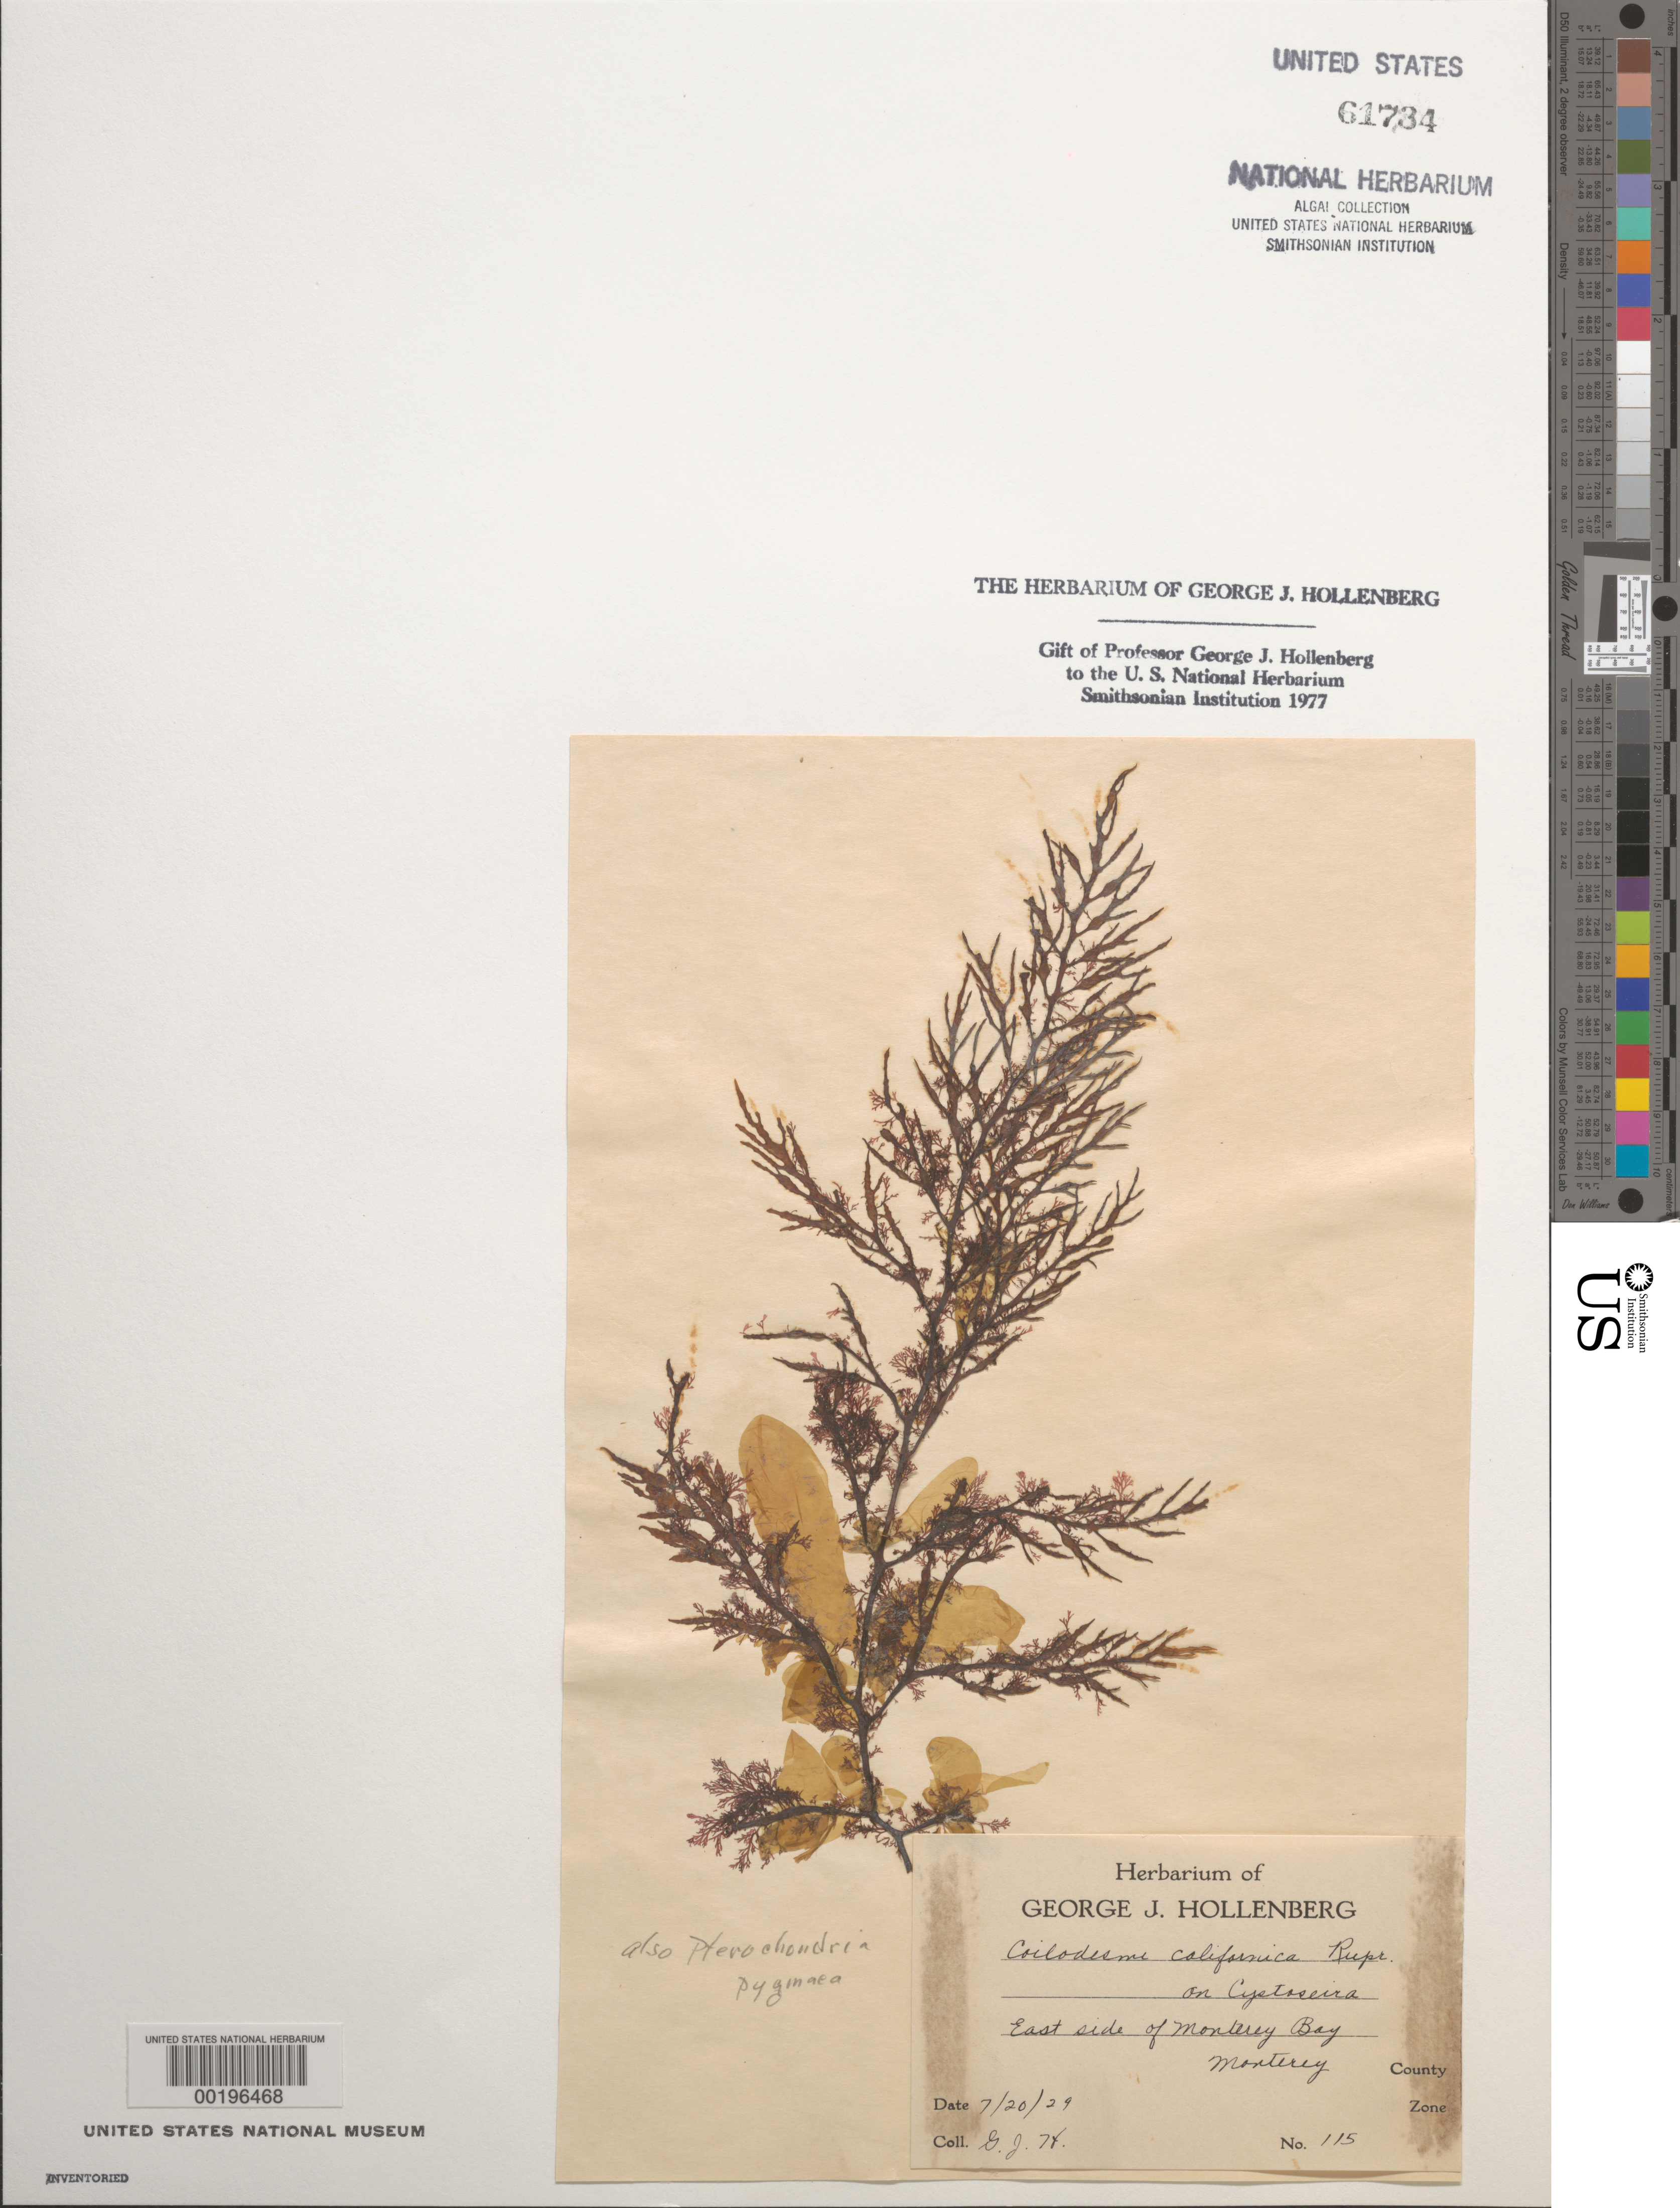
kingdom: Chromista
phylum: Ochrophyta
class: Phaeophyceae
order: Ectocarpales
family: Chordariaceae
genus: Coilodesme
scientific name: Coilodesme californica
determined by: Hollenberg, George J.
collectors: G. Hollenberg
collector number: GJH 115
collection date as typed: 20 Jul 1929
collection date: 1929-07-20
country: United States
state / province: California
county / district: Monterey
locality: Monterey Bay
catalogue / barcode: US 61734